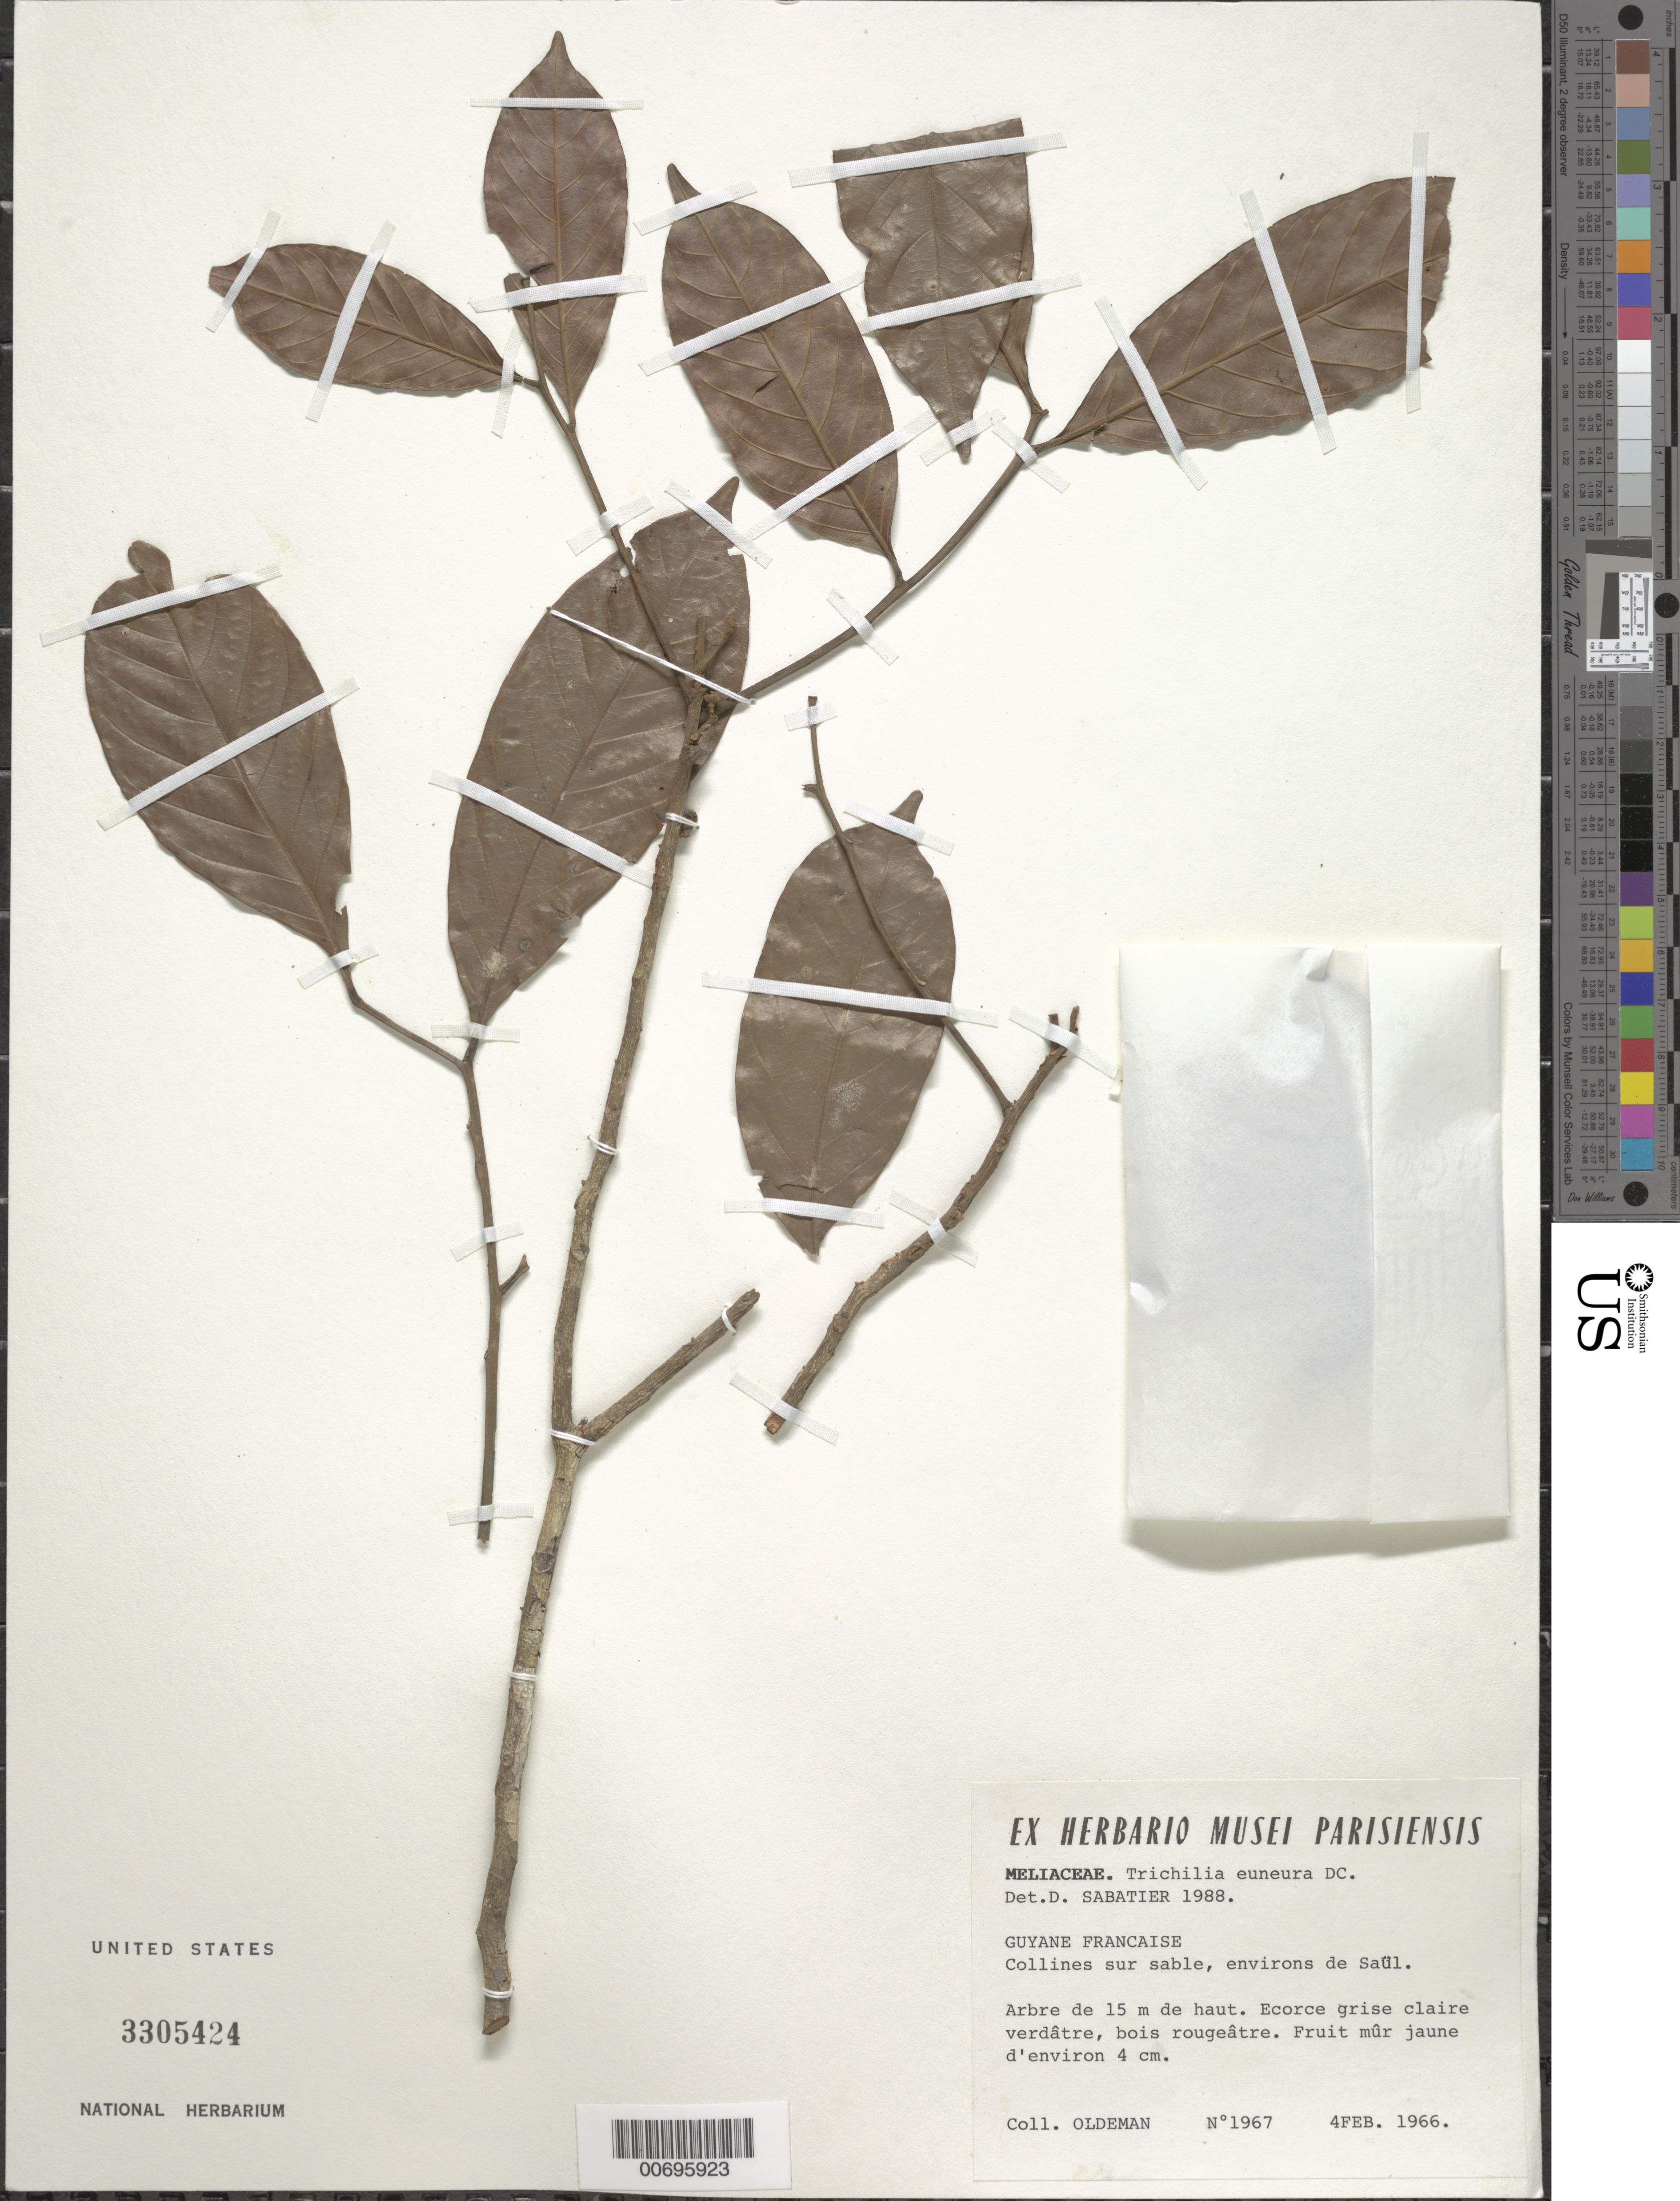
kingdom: Plantae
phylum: Tracheophyta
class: Magnoliopsida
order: Sapindales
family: Meliaceae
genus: Trichilia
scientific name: Trichilia euneura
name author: C. DC.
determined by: Sabatier, D.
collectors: R. Oldeman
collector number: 1967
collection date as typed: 4-Feb-66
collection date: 1966-02-04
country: French Guiana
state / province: Saint-Laurent-du-Maroni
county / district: Saül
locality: Saül, vic.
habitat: Ridges on sand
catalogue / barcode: US 3305424